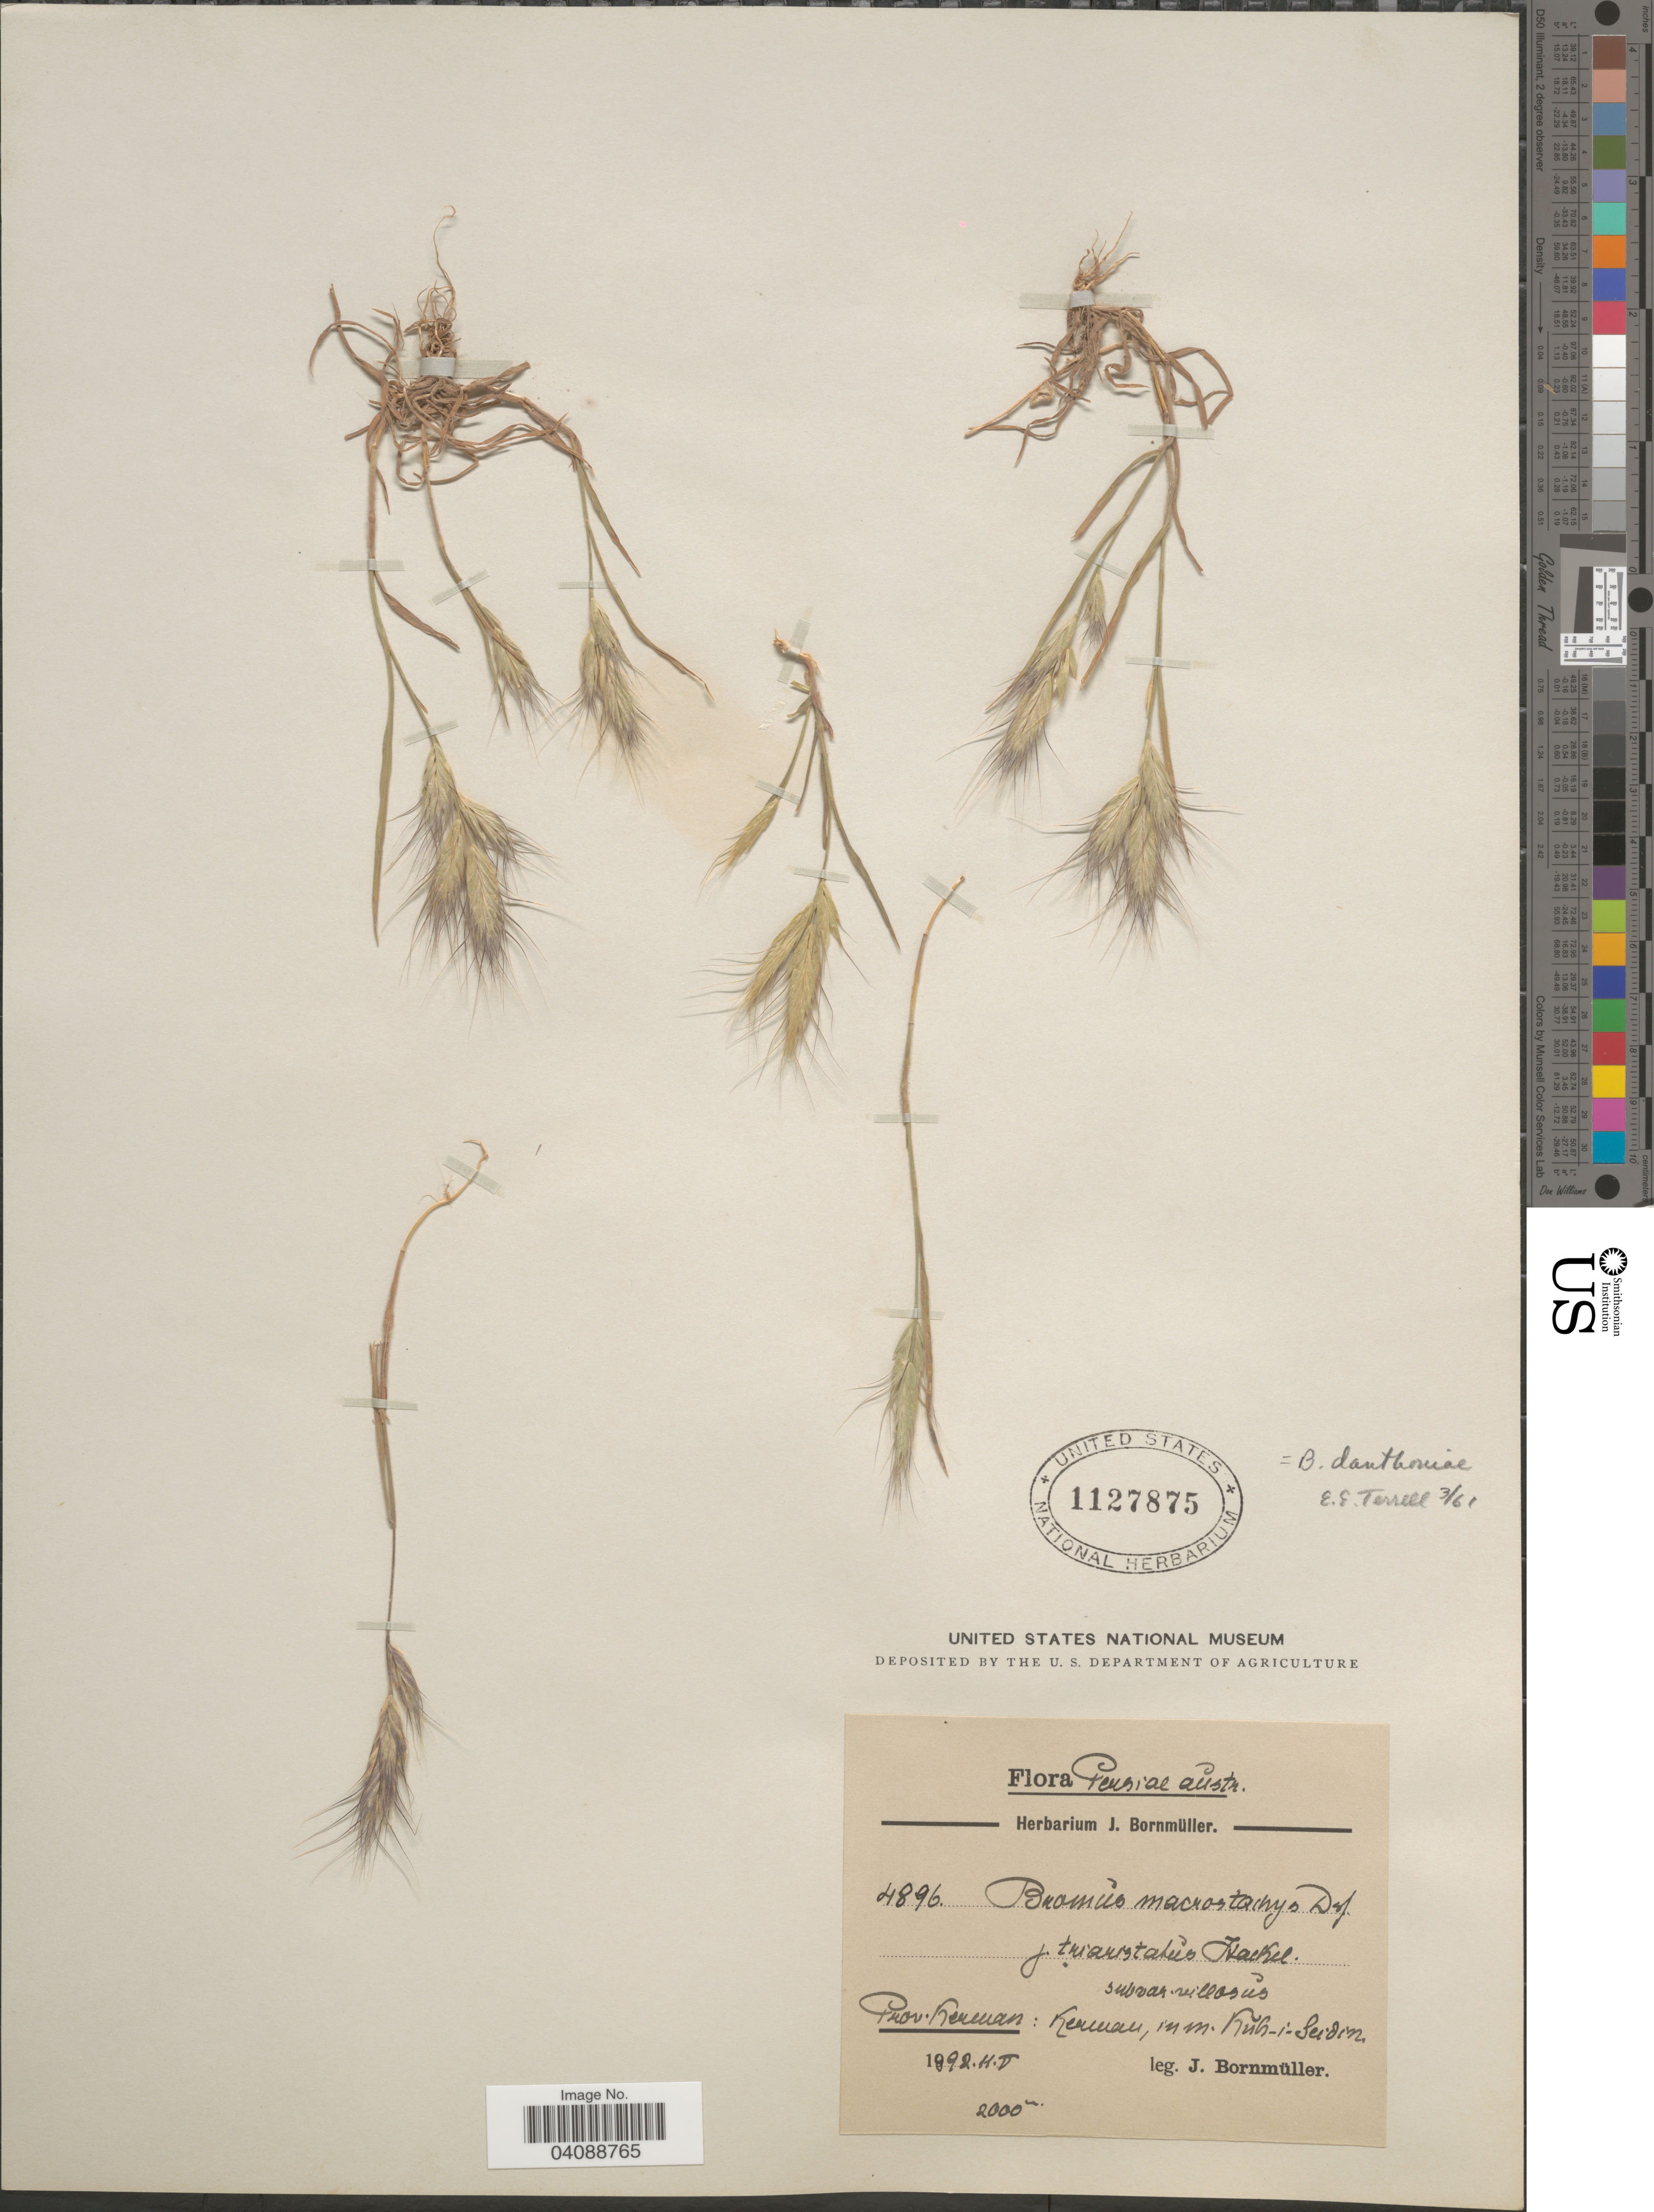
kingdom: Plantae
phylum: Tracheophyta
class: Liliopsida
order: Poales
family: Poaceae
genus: Bromus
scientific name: Bromus danthoniae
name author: Trin. ex C.A. Mey.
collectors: J. Bornmüller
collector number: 4896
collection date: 1892-05-11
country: Iran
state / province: Kerman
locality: Persiae austr. Prov. Kerman: Kerman, in m. Kuh-i-Seidin.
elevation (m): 2000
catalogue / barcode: US 1127875